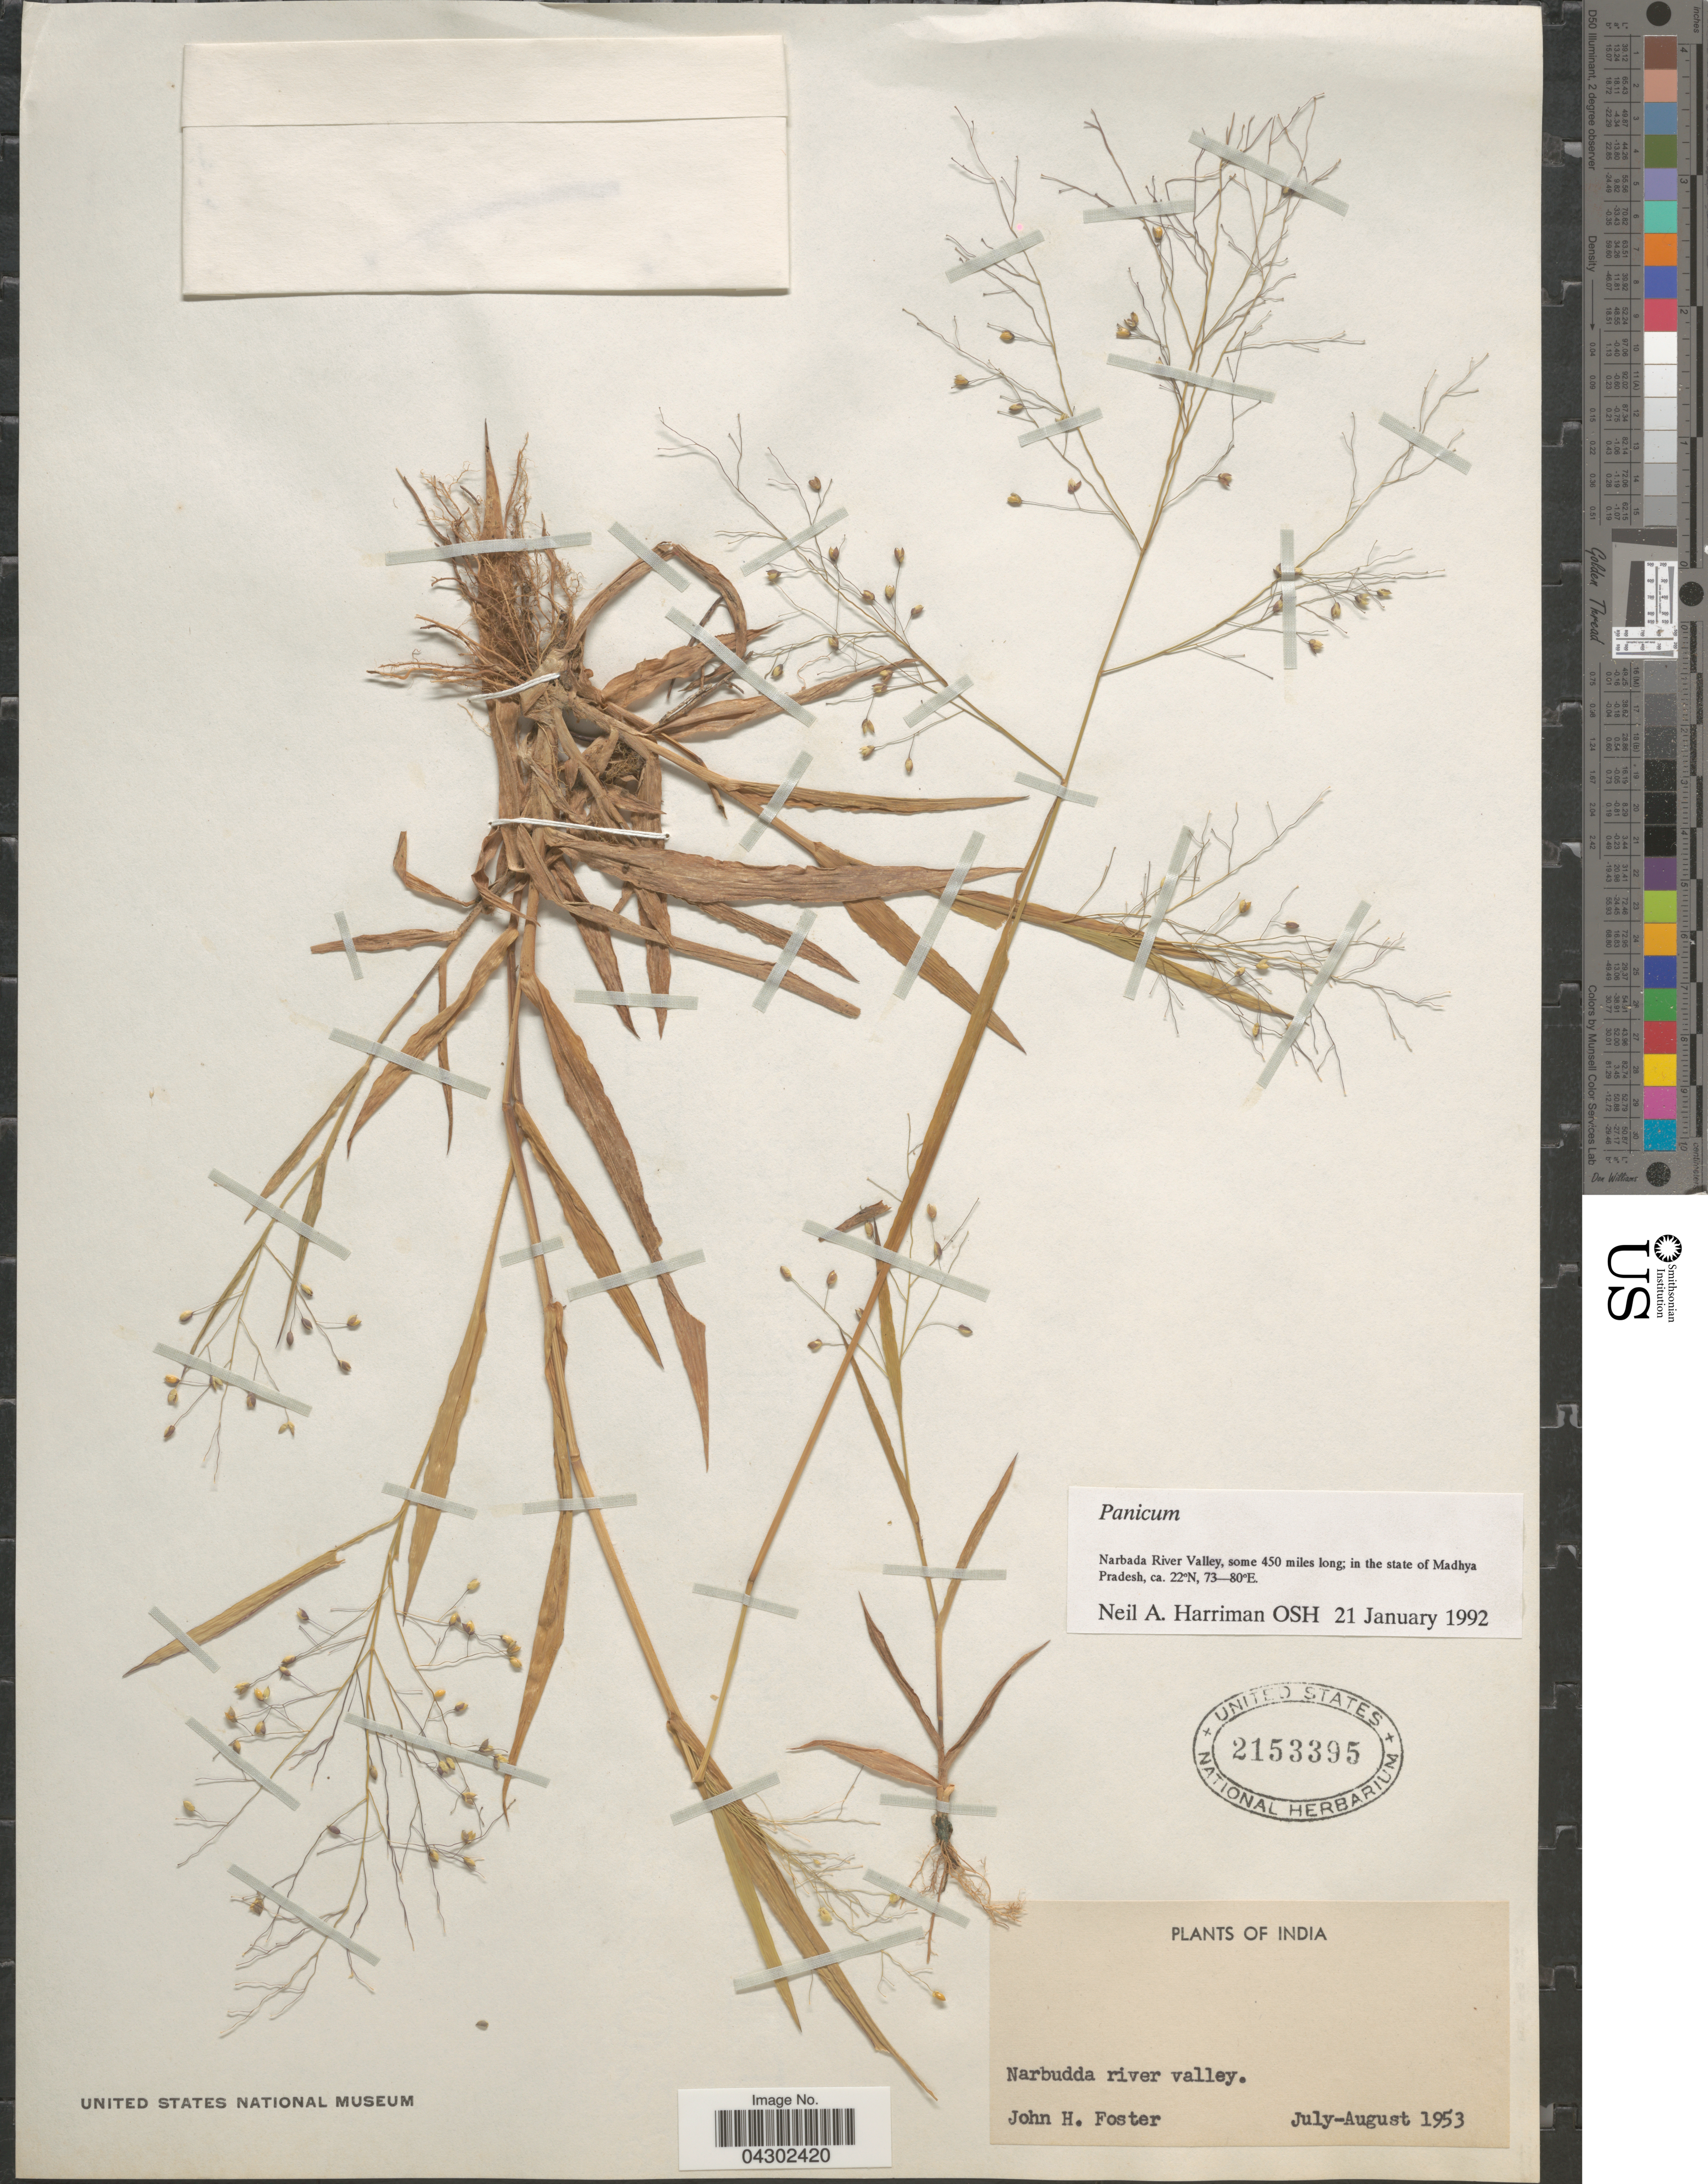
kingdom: Plantae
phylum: Tracheophyta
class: Liliopsida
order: Poales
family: Poaceae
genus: Panicum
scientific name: Panicum sp.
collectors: J. Foster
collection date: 1953-07/1953-08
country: India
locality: Narbudda river valley.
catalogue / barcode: US 2153395